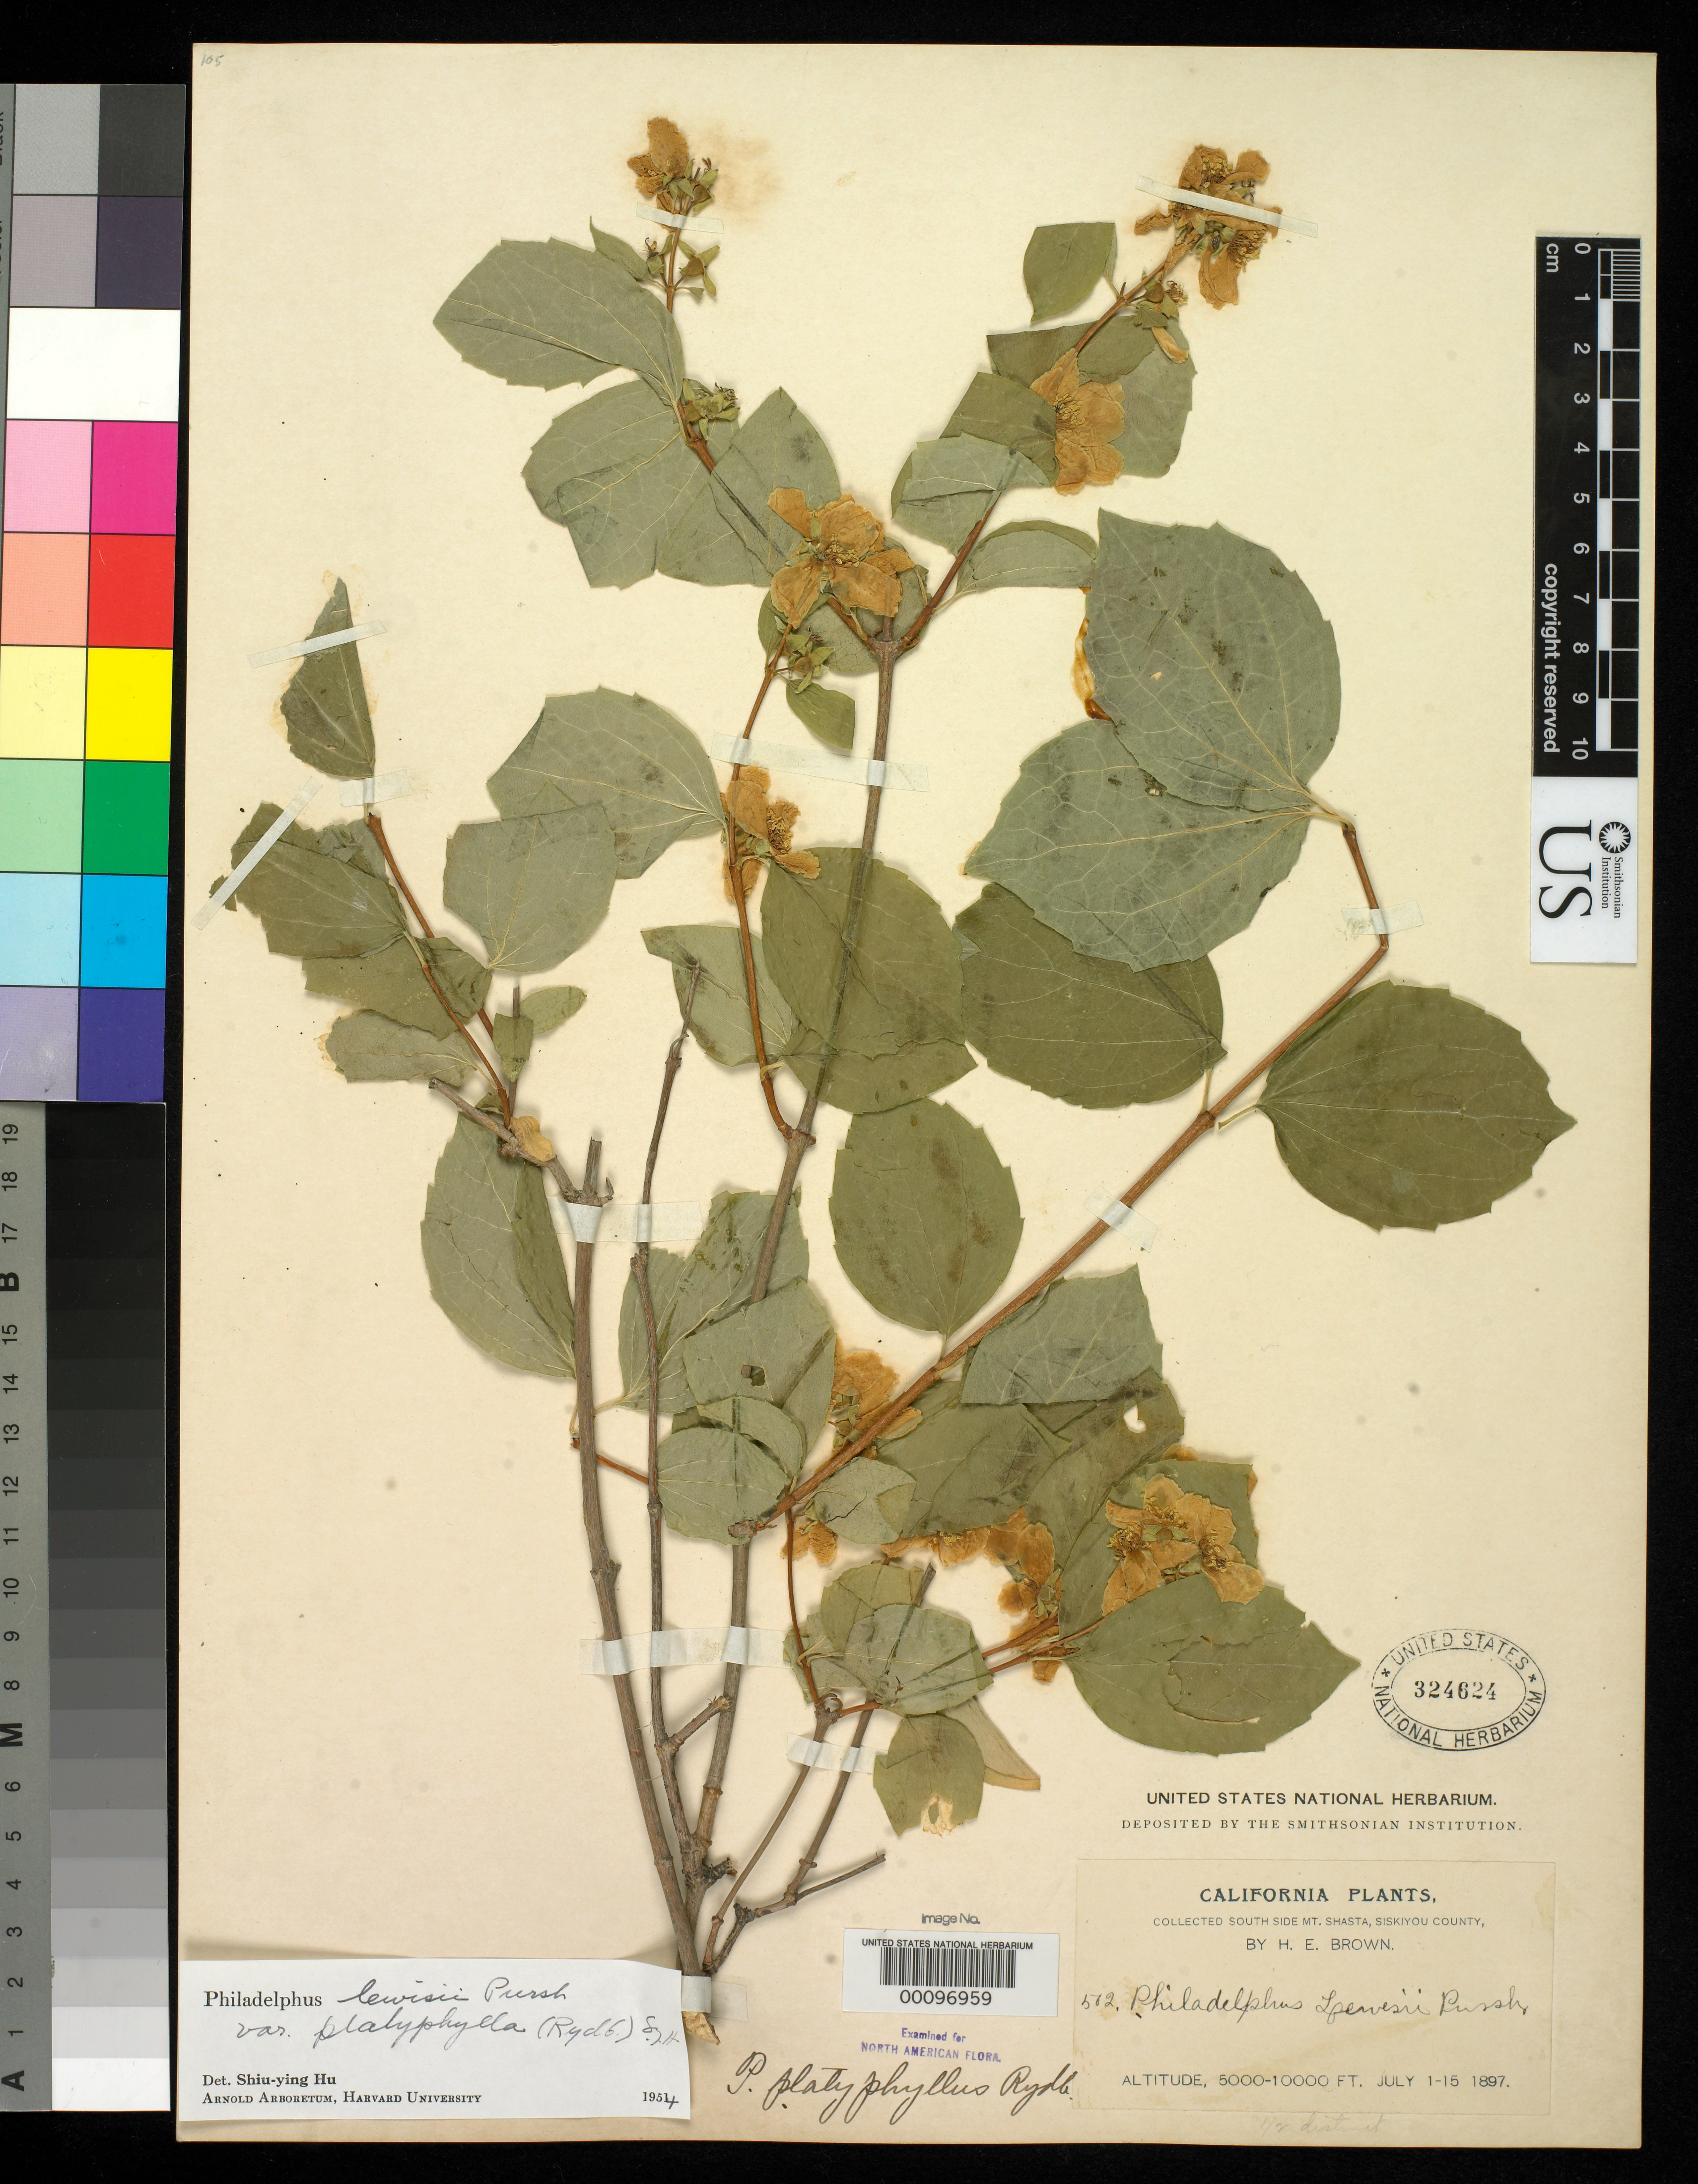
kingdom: Plantae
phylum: Tracheophyta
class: Magnoliopsida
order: Cornales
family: Hydrangeaceae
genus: Philadelphus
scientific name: Philadelphus platyphyllus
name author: Rydb.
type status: Type Collection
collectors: H. E. Brown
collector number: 562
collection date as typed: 01 Jul 1897 to 15 Jul 1897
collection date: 1897-07-01/1897-07-15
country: United States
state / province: California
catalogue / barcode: US 324624